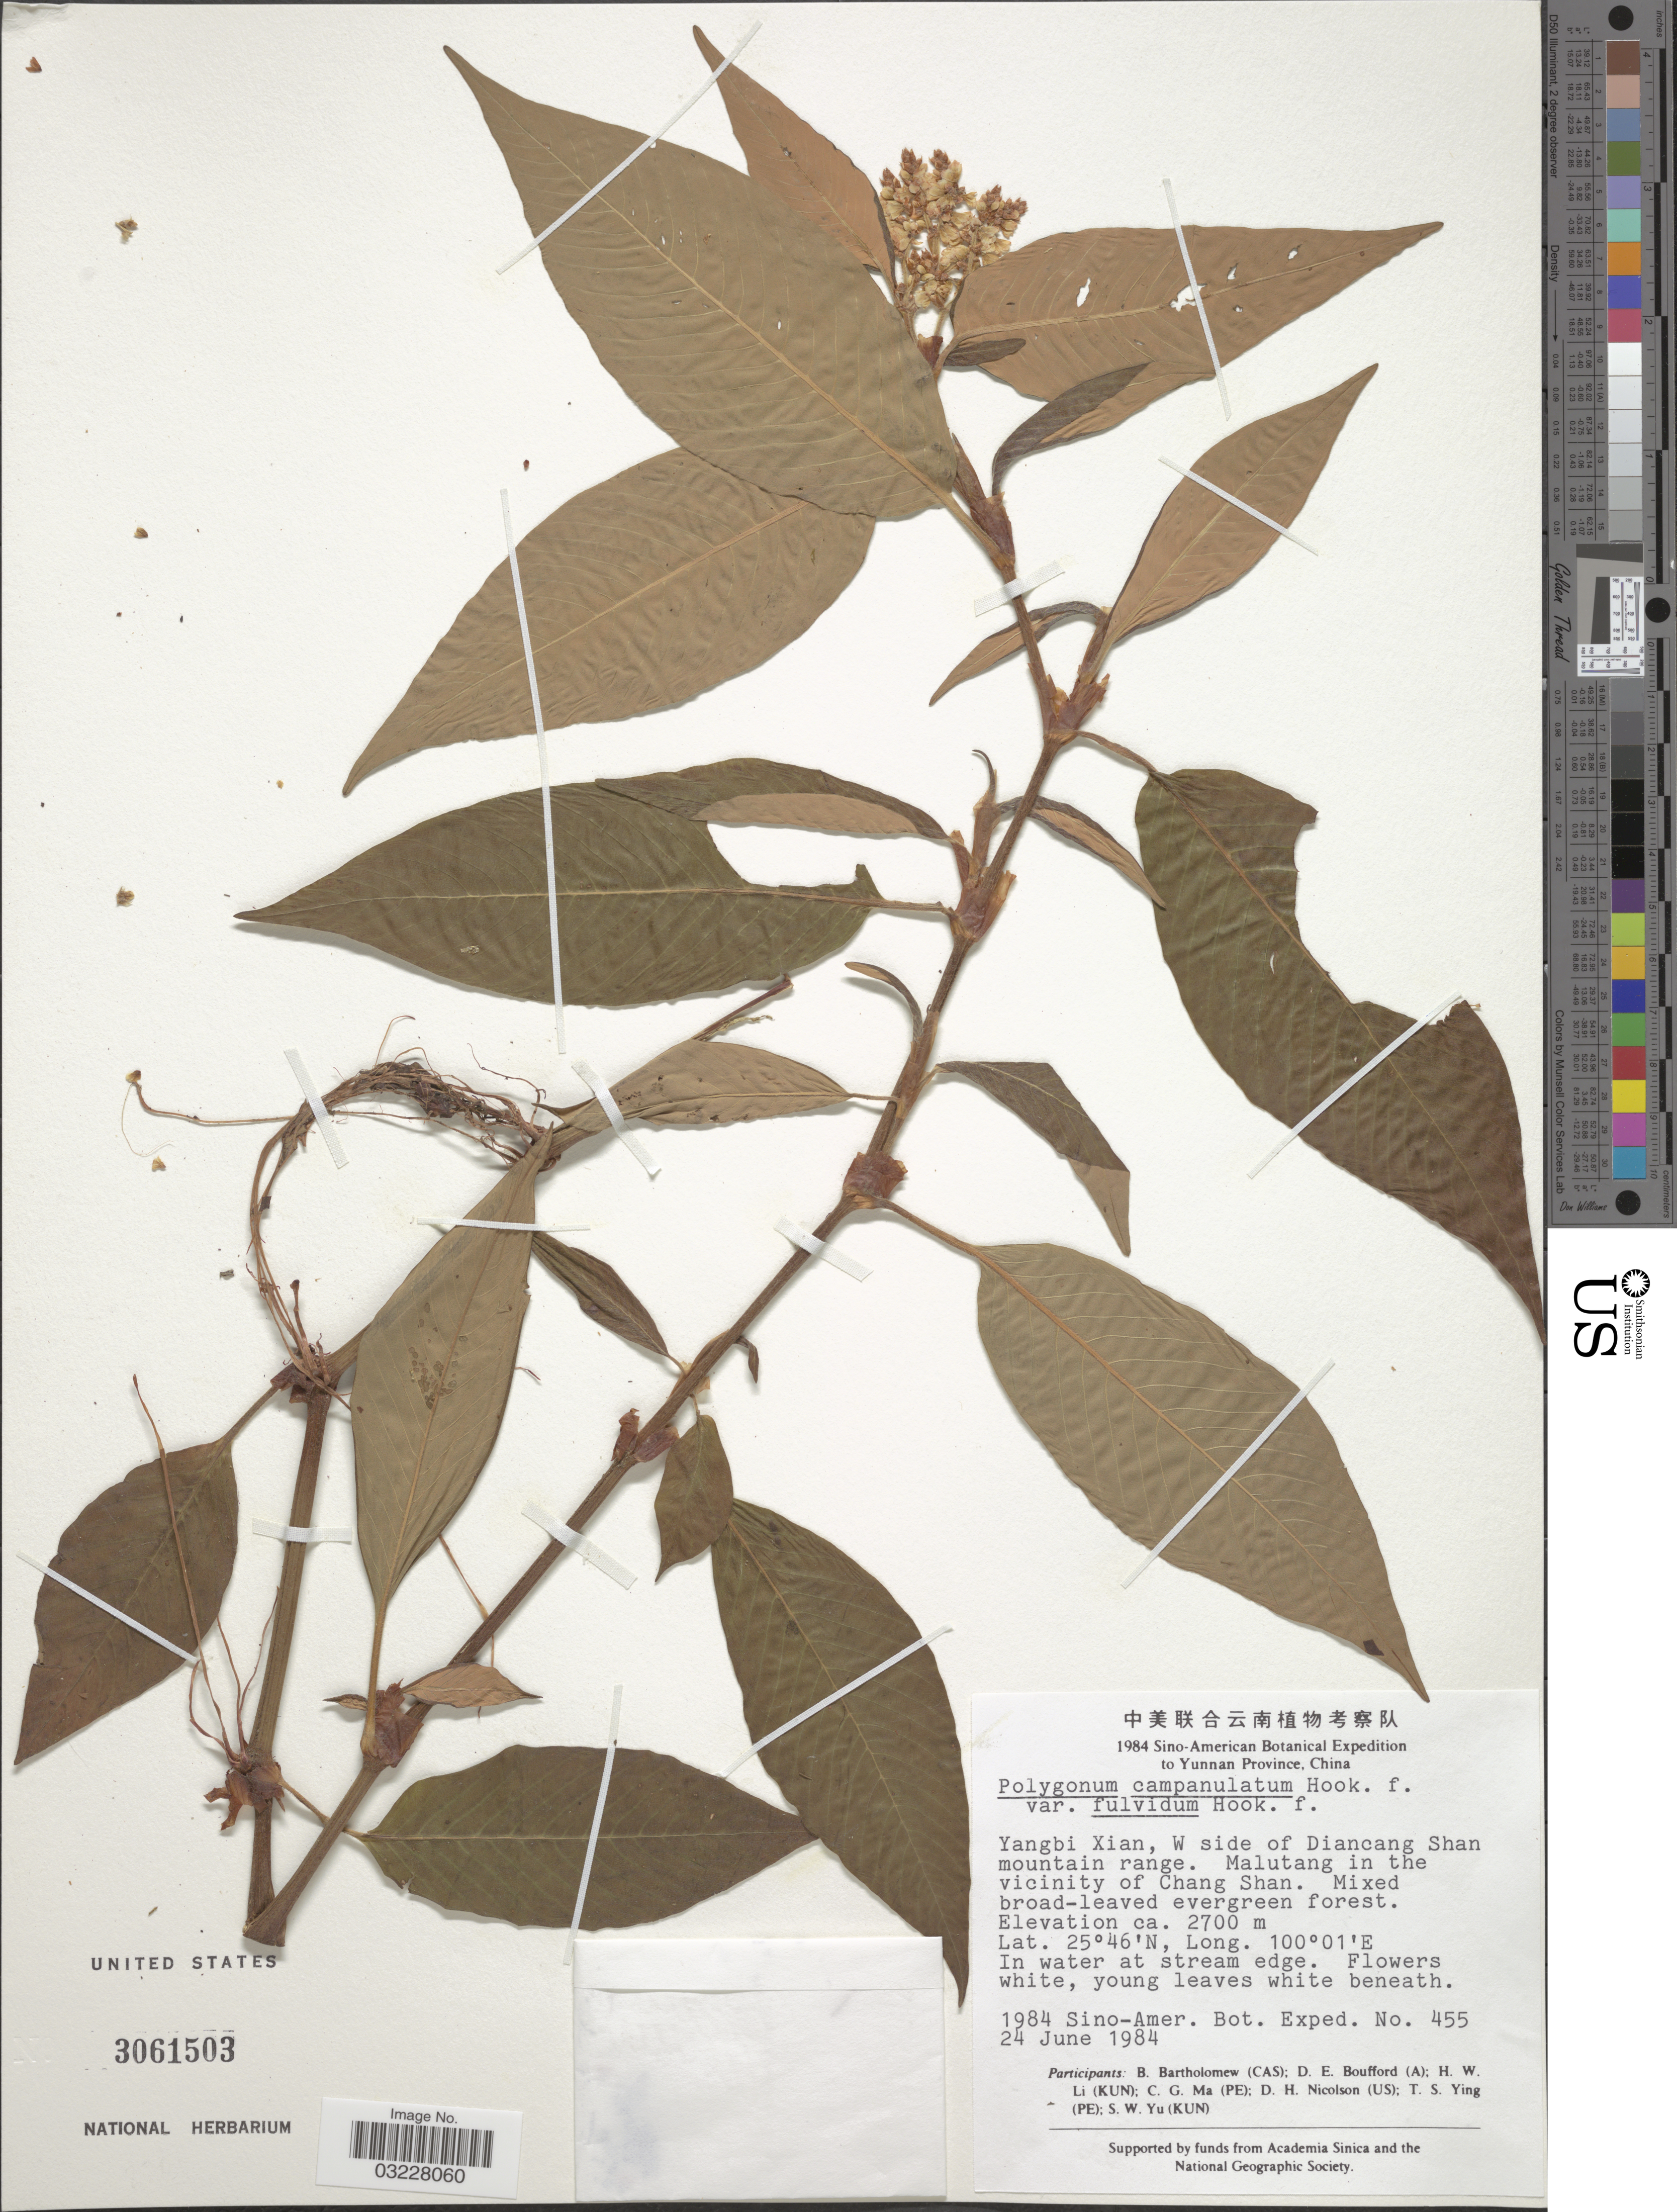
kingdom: Plantae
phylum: Tracheophyta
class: Magnoliopsida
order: Caryophyllales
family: Polygonaceae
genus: Koenigia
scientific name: Koenigia campanulata var. fulvida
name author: T.M. Schust. & Reveal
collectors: Sino-Amer. Bot. Exped. 1984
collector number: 455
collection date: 1984-06-24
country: China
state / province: Yunnan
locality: Yangbi Xian, W side of Diancang Shan mountain range. Malutang in the vicinity of Chang Shan.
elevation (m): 2700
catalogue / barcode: US 3061503